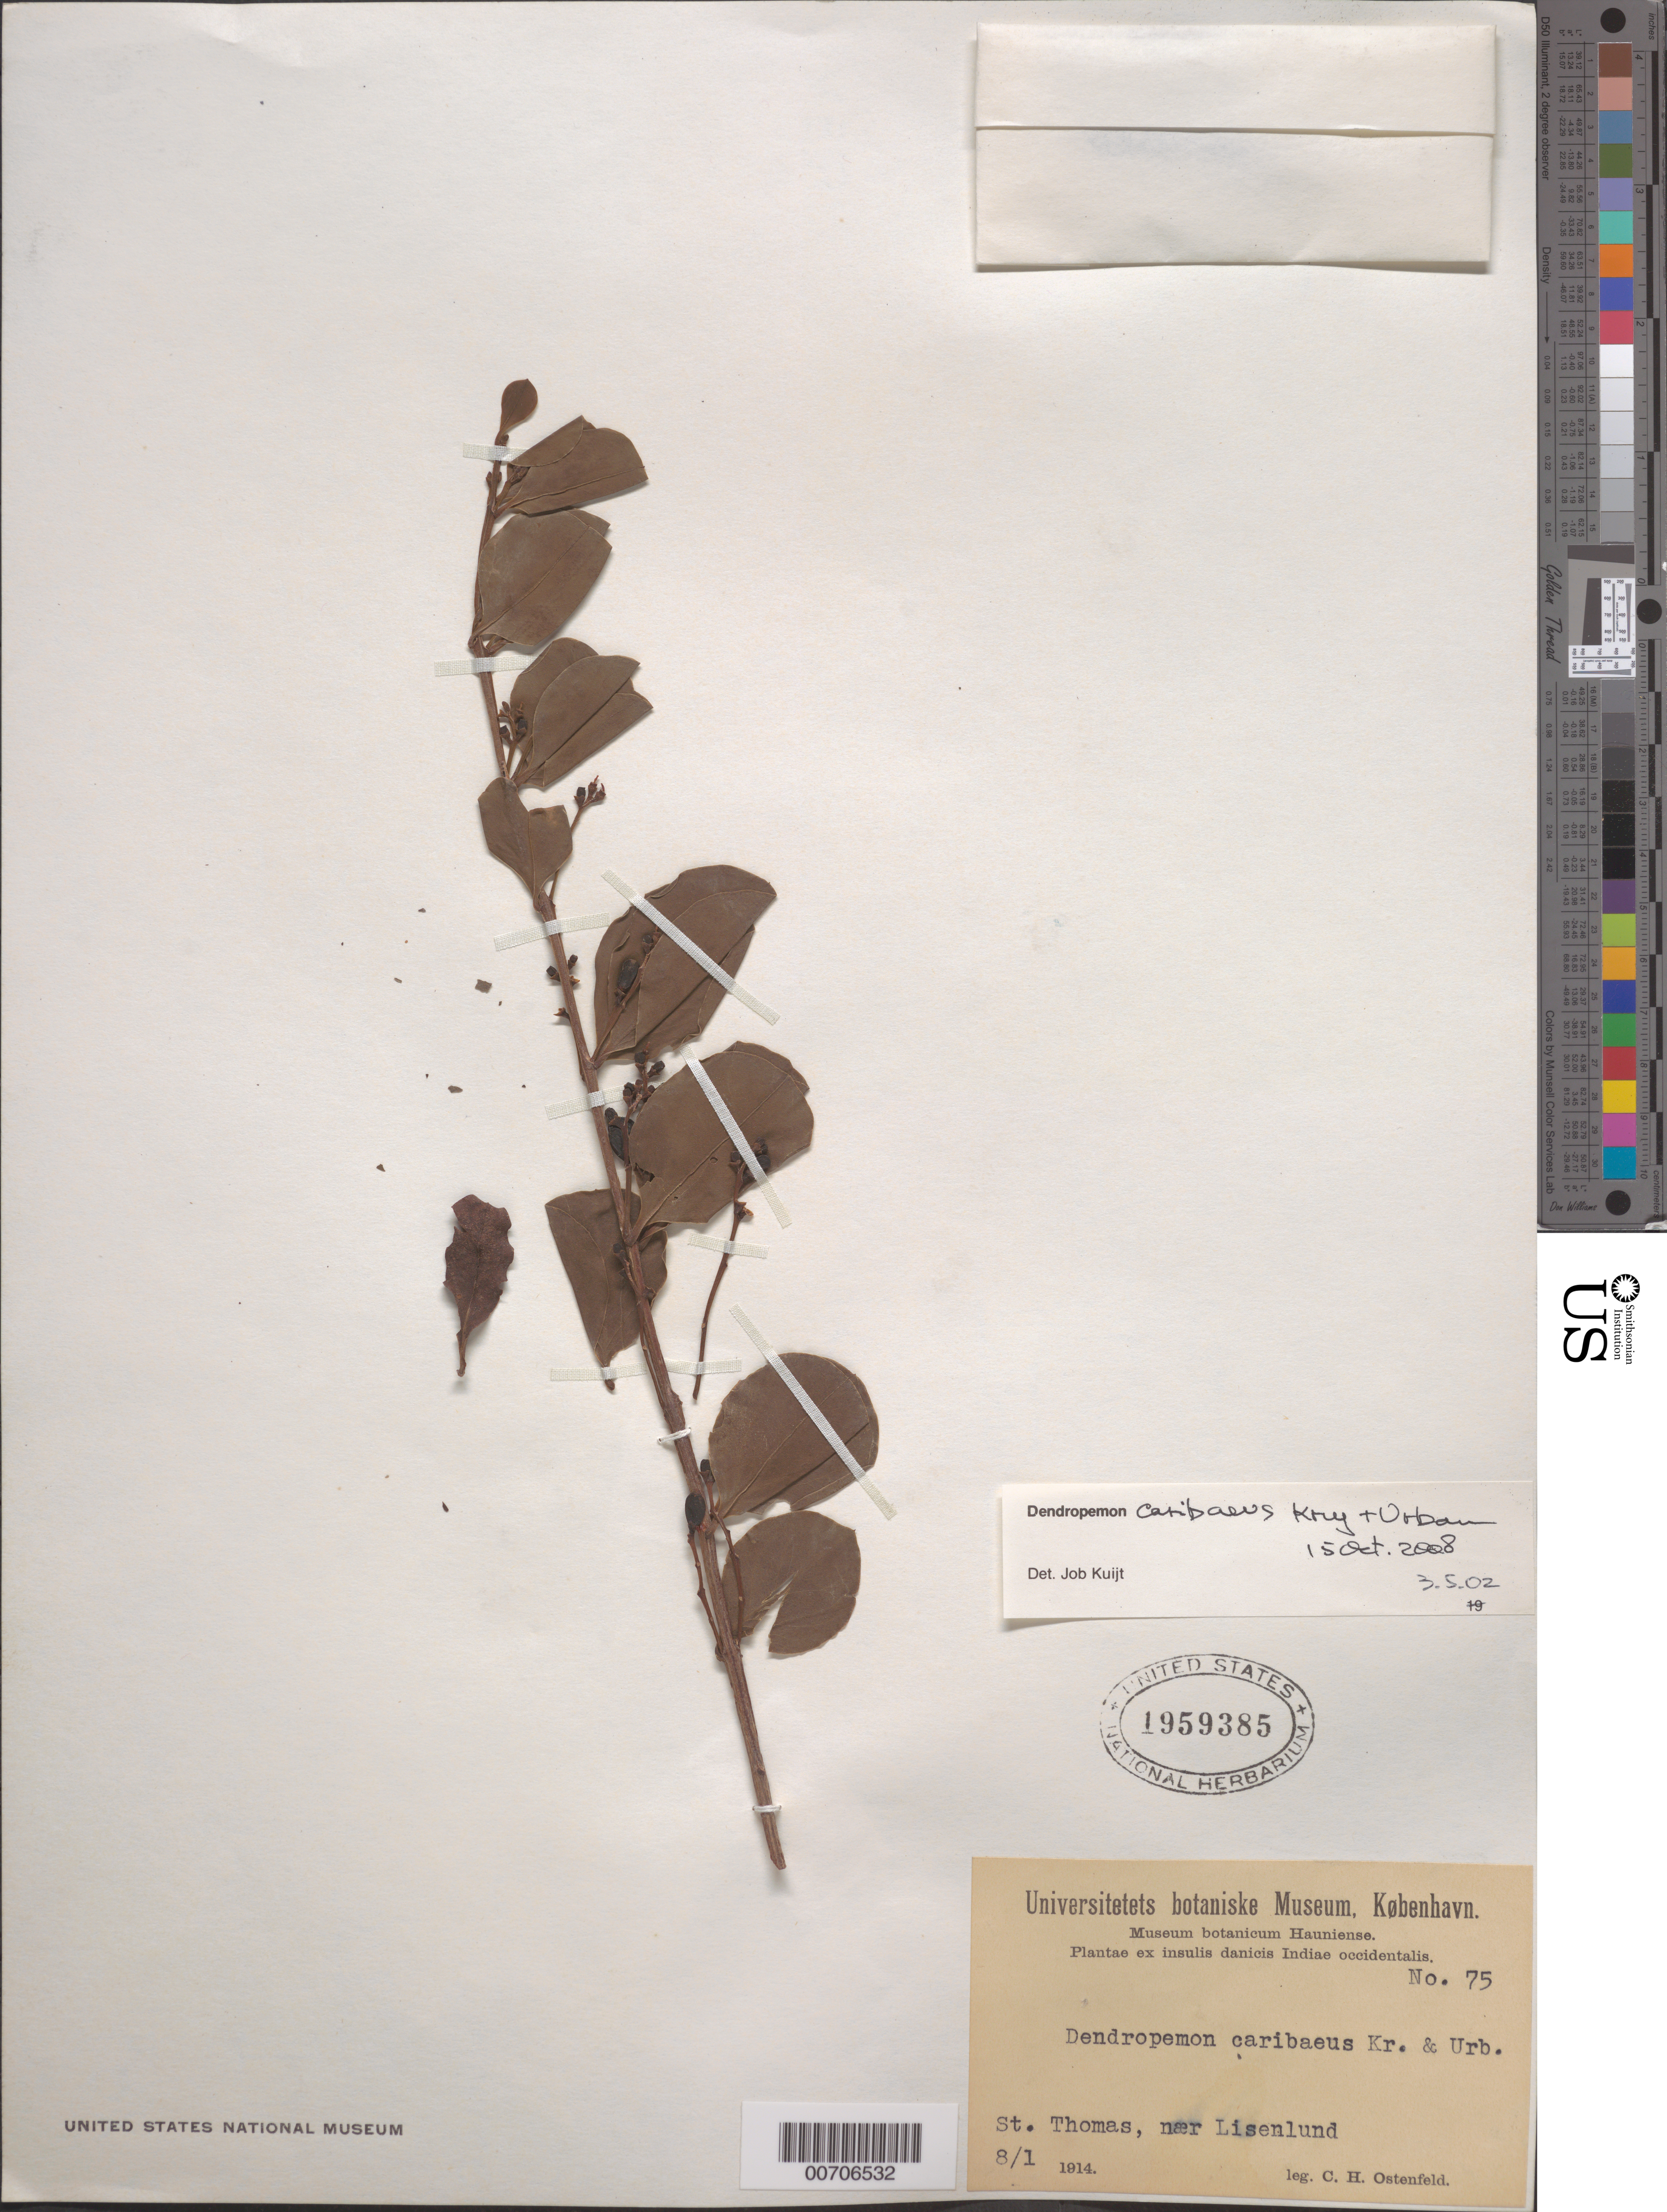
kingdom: Plantae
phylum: Tracheophyta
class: Magnoliopsida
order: Santalales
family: Loranthaceae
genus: Dendropemon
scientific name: Dendropemon caribaeus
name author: Krug & Urb.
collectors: C. E. H. Ostenfeld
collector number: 75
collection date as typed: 01 Aug 1914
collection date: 1914-08-01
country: U.S. Virgin Islands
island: St. Thomas Island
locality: Lisenlund, near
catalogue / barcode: US 1959385